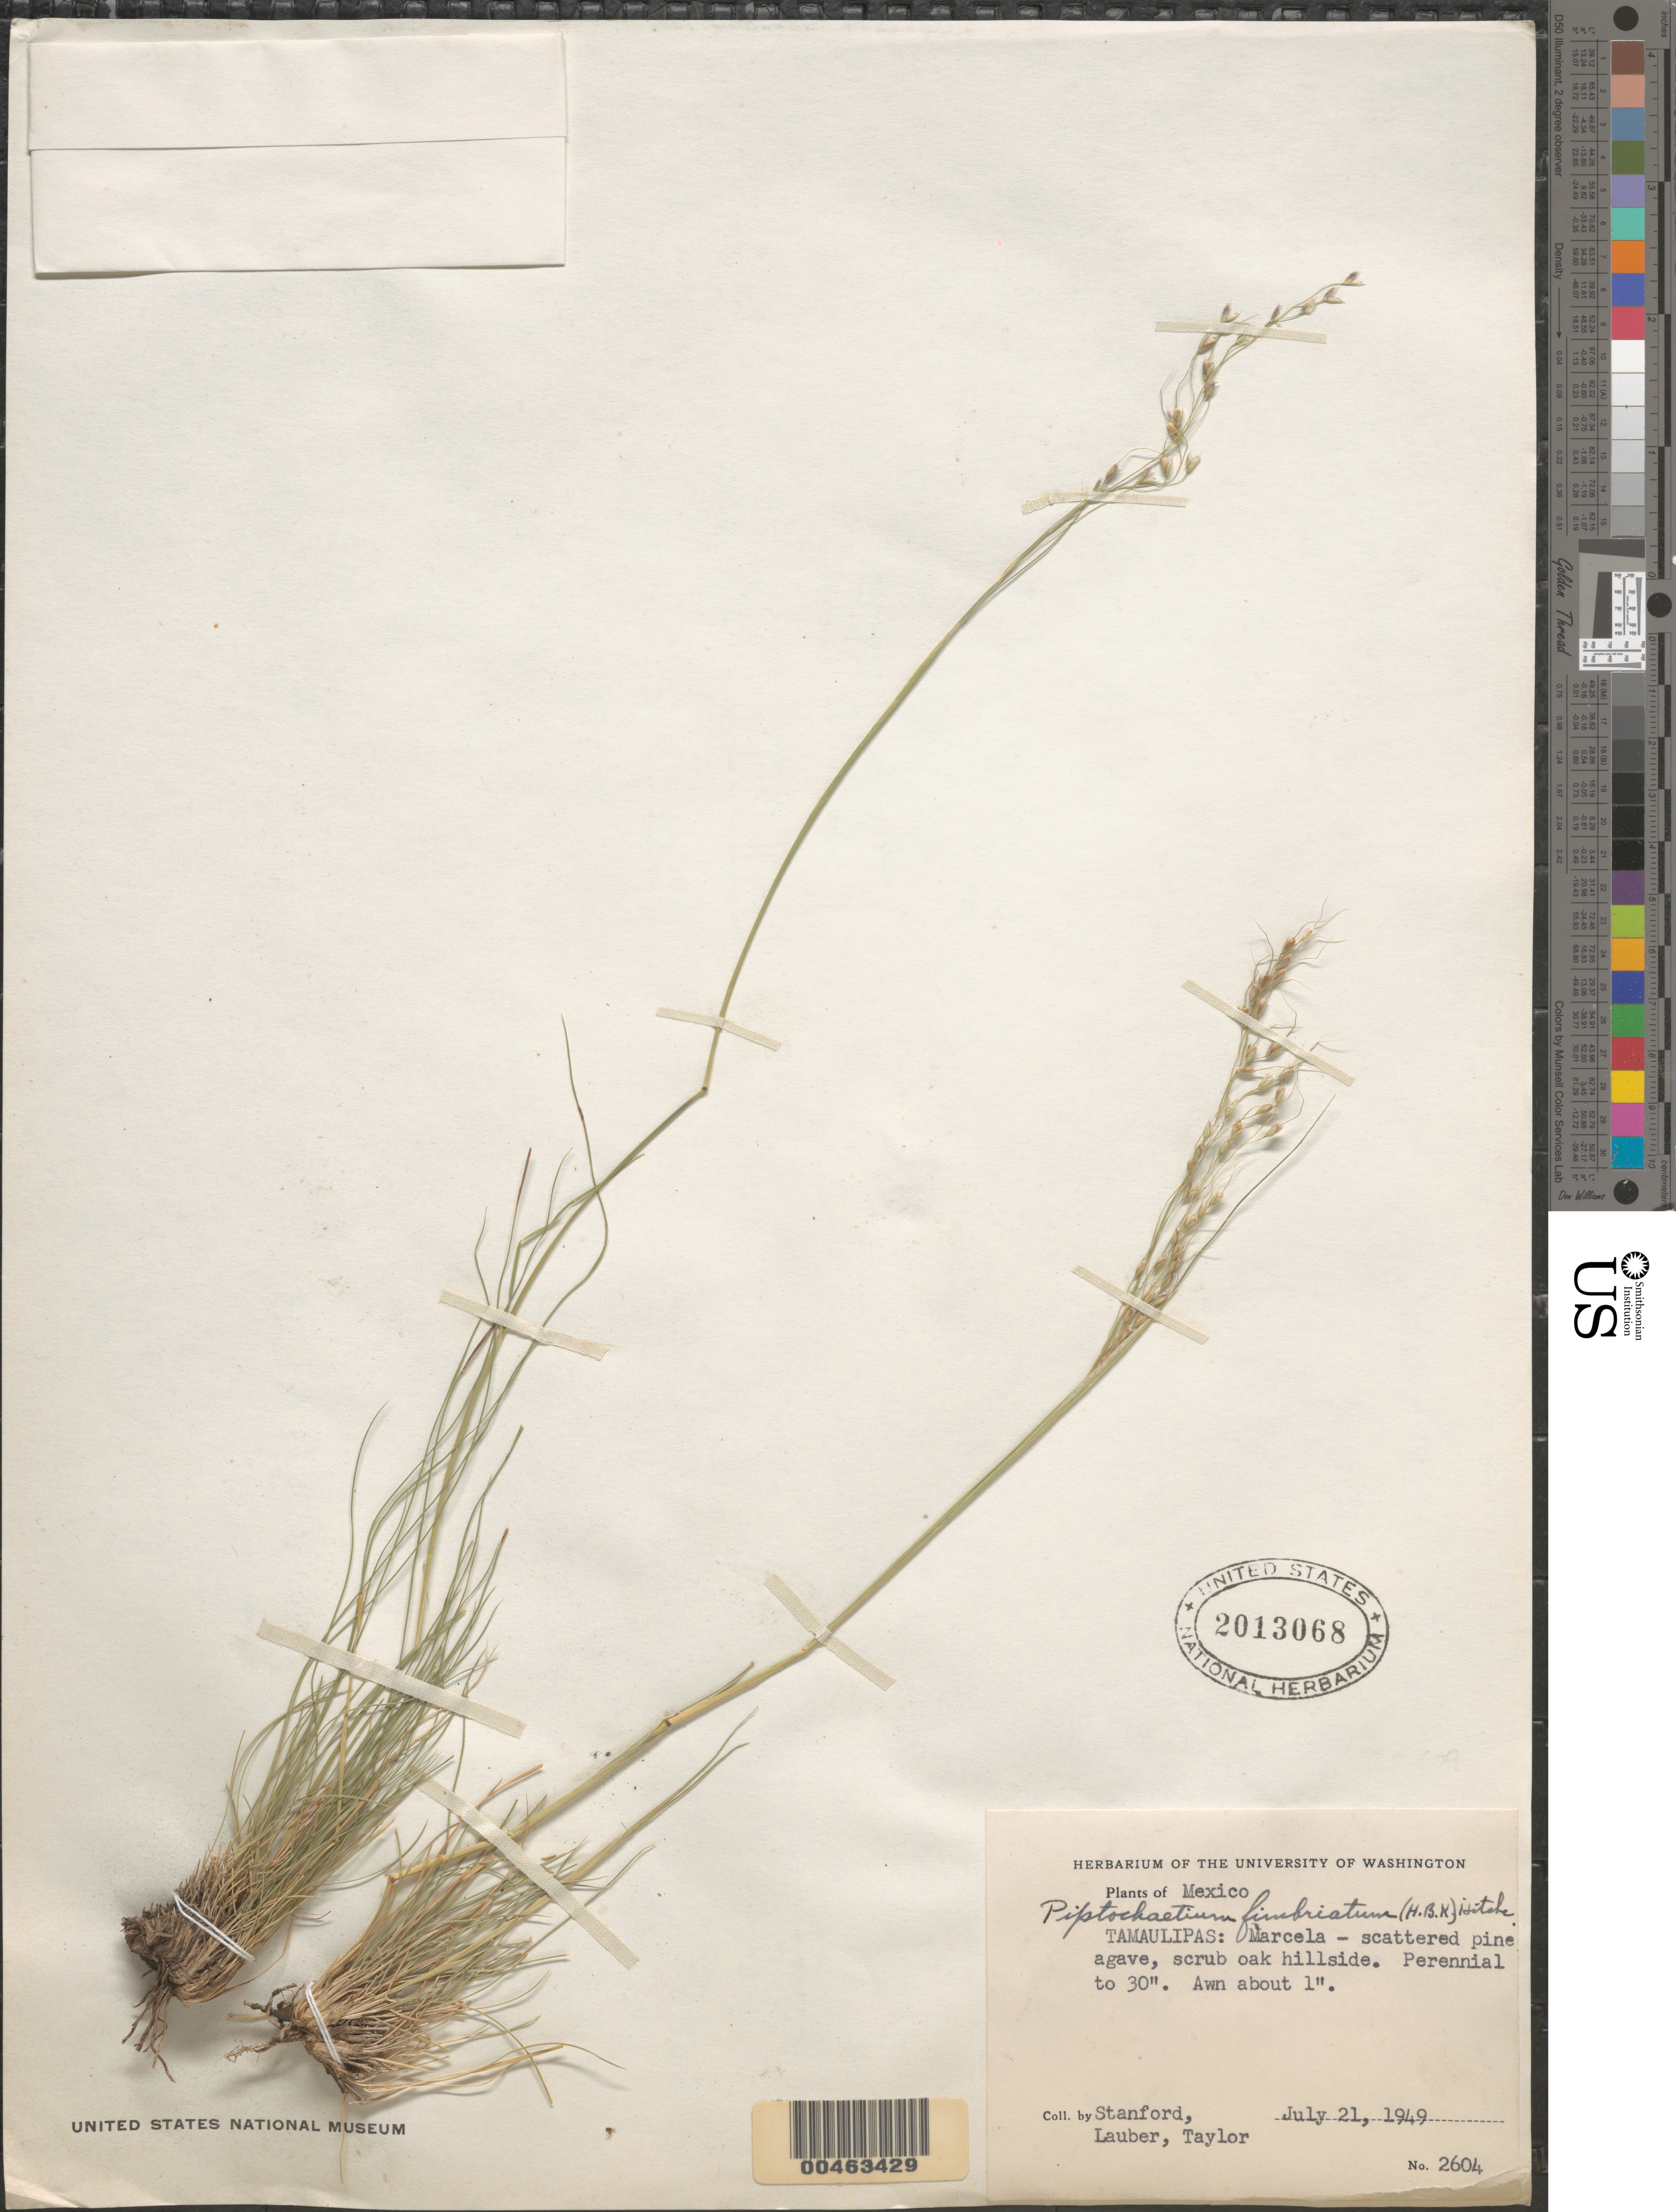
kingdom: Plantae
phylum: Tracheophyta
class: Liliopsida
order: Poales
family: Poaceae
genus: Piptochaetium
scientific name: Piptochaetium fimbriatum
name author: (Kunth) Hitchc.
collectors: -. Stanford et al.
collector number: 2604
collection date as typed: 21 Jul 1949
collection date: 1949-07-21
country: Mexico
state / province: Tamaulipas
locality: Marcela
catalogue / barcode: US 2013068